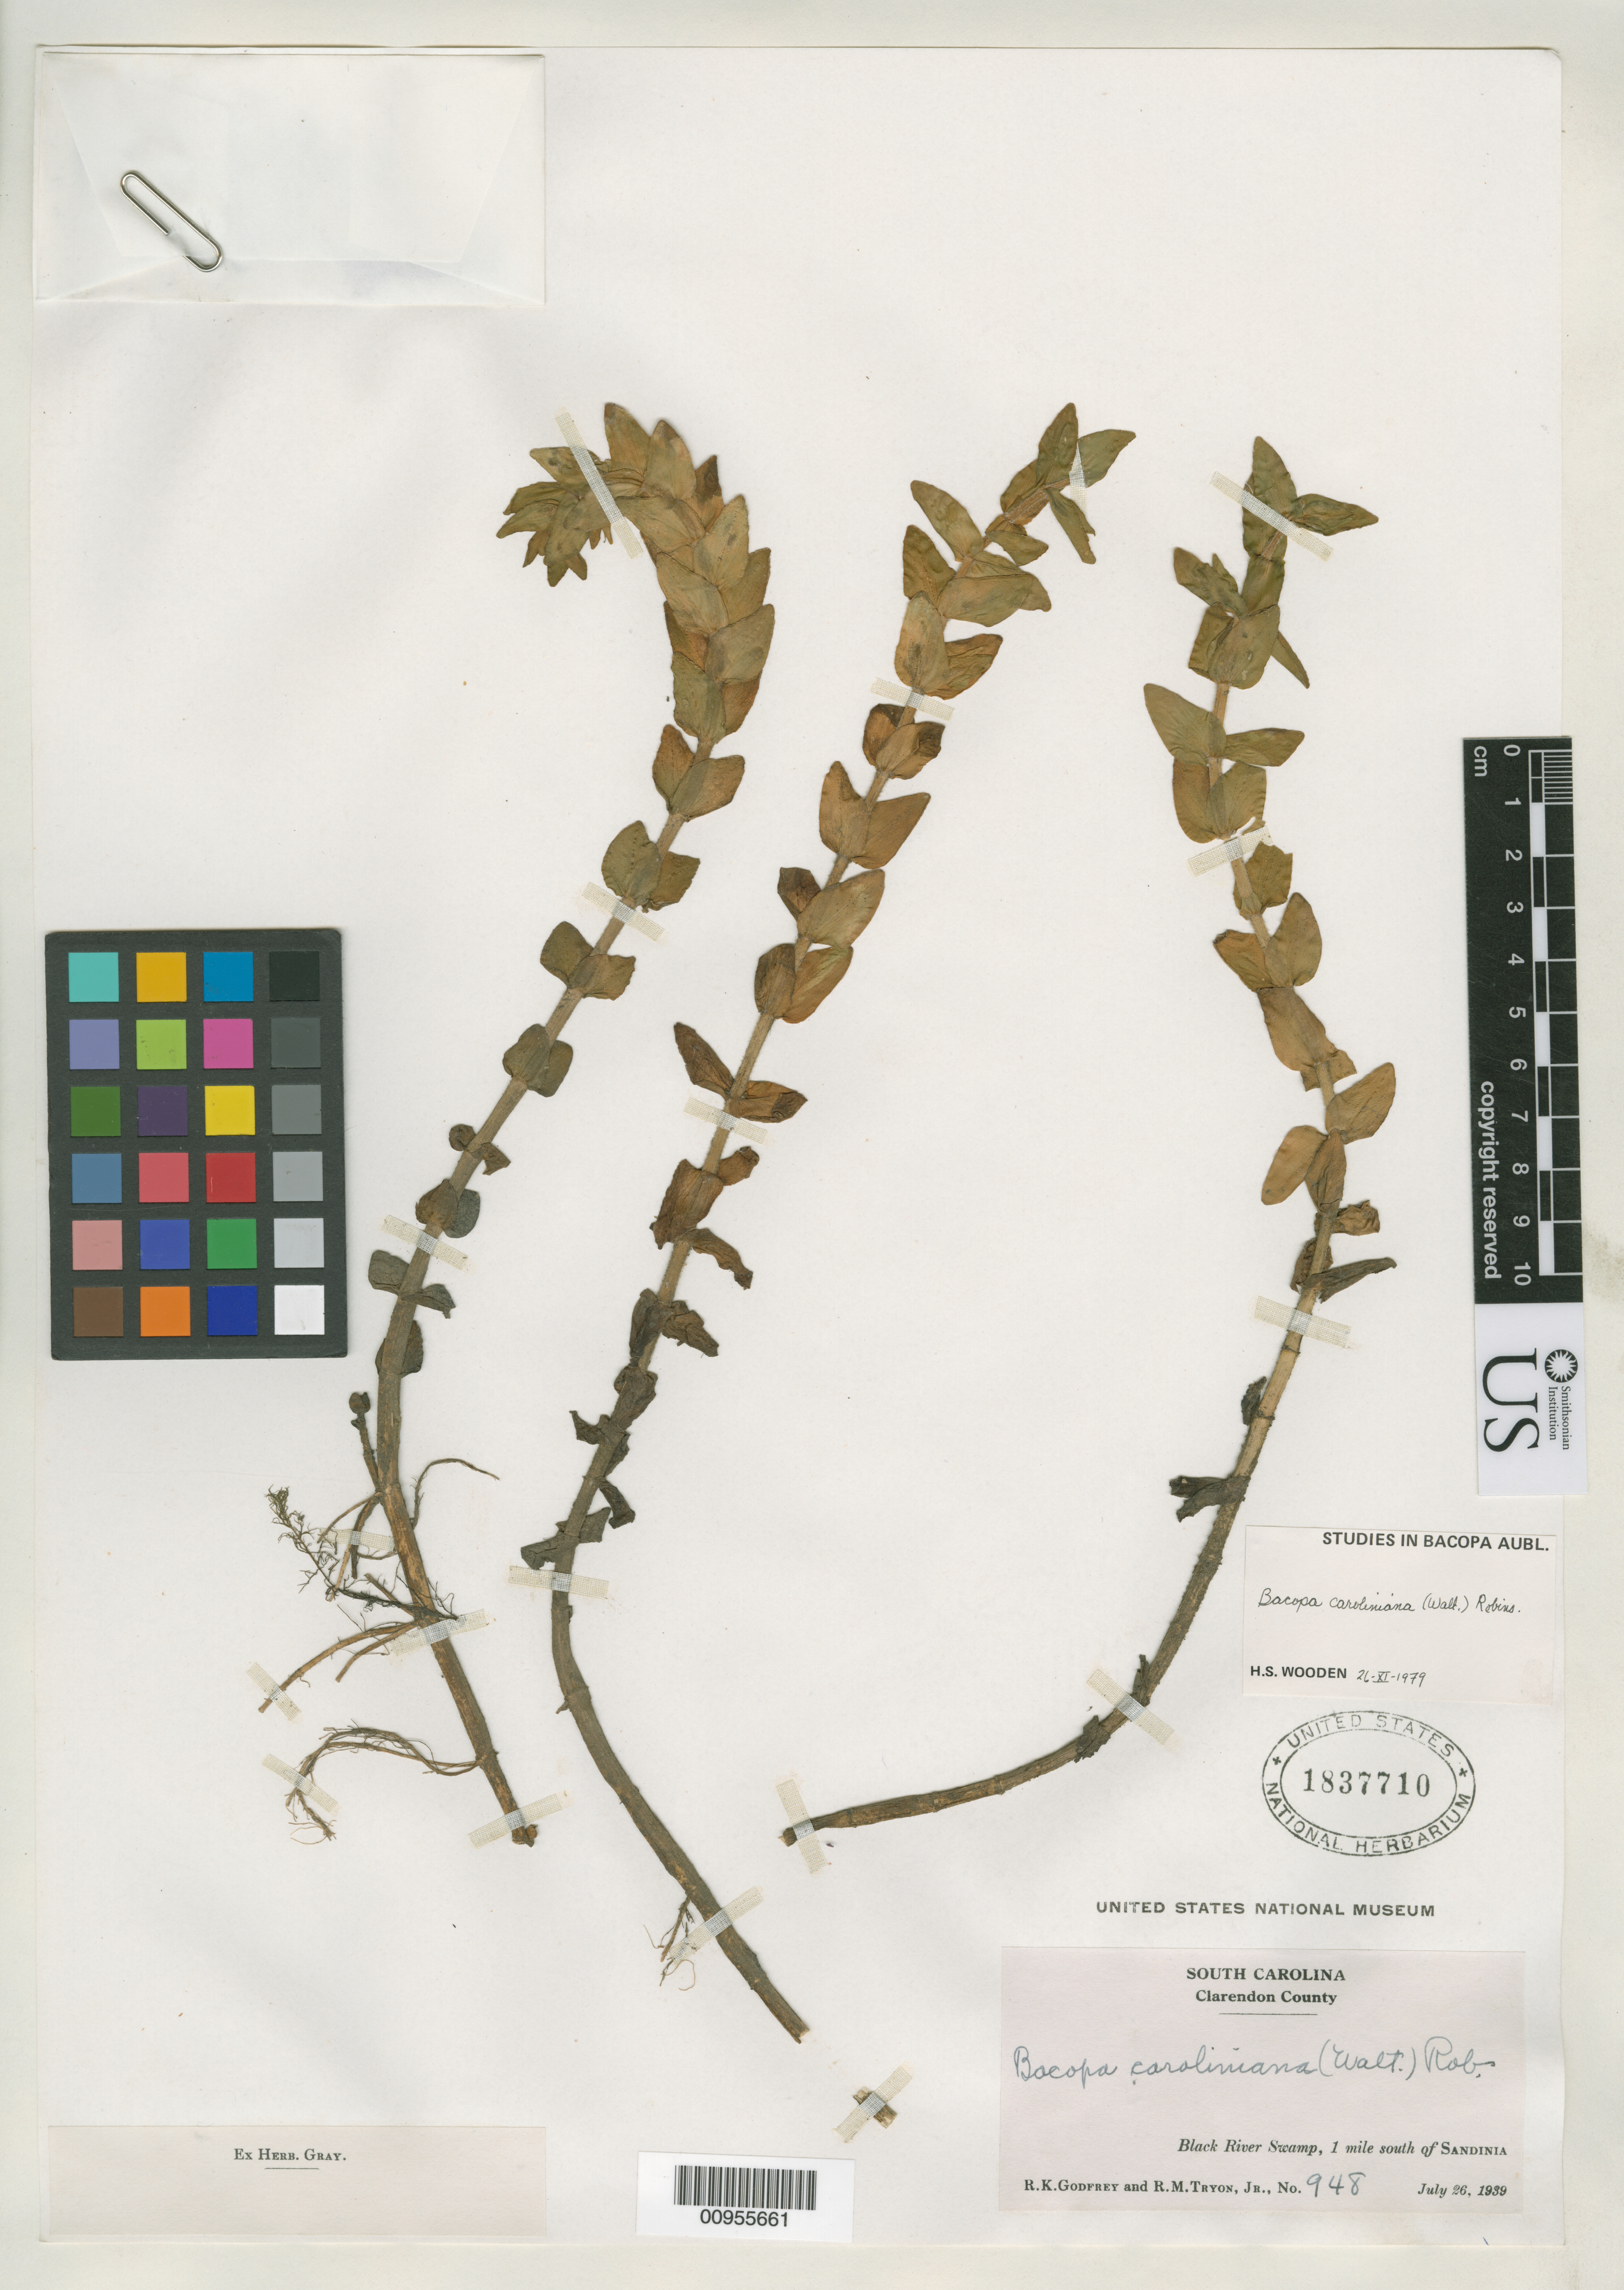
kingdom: Plantae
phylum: Tracheophyta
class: Magnoliopsida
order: Gentianales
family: Gentianaceae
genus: Obolaria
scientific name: Obolaria caroliniana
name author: Walter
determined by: Wooden, H. S.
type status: Isoneotype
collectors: R. K. Godfrey & R. M. Tryon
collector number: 948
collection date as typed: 26 Jul 1939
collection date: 1939-07-26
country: United States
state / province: South Carolina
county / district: Clarendon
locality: Black River Swamp, 1 mile south of Sandinia.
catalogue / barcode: US 1837710